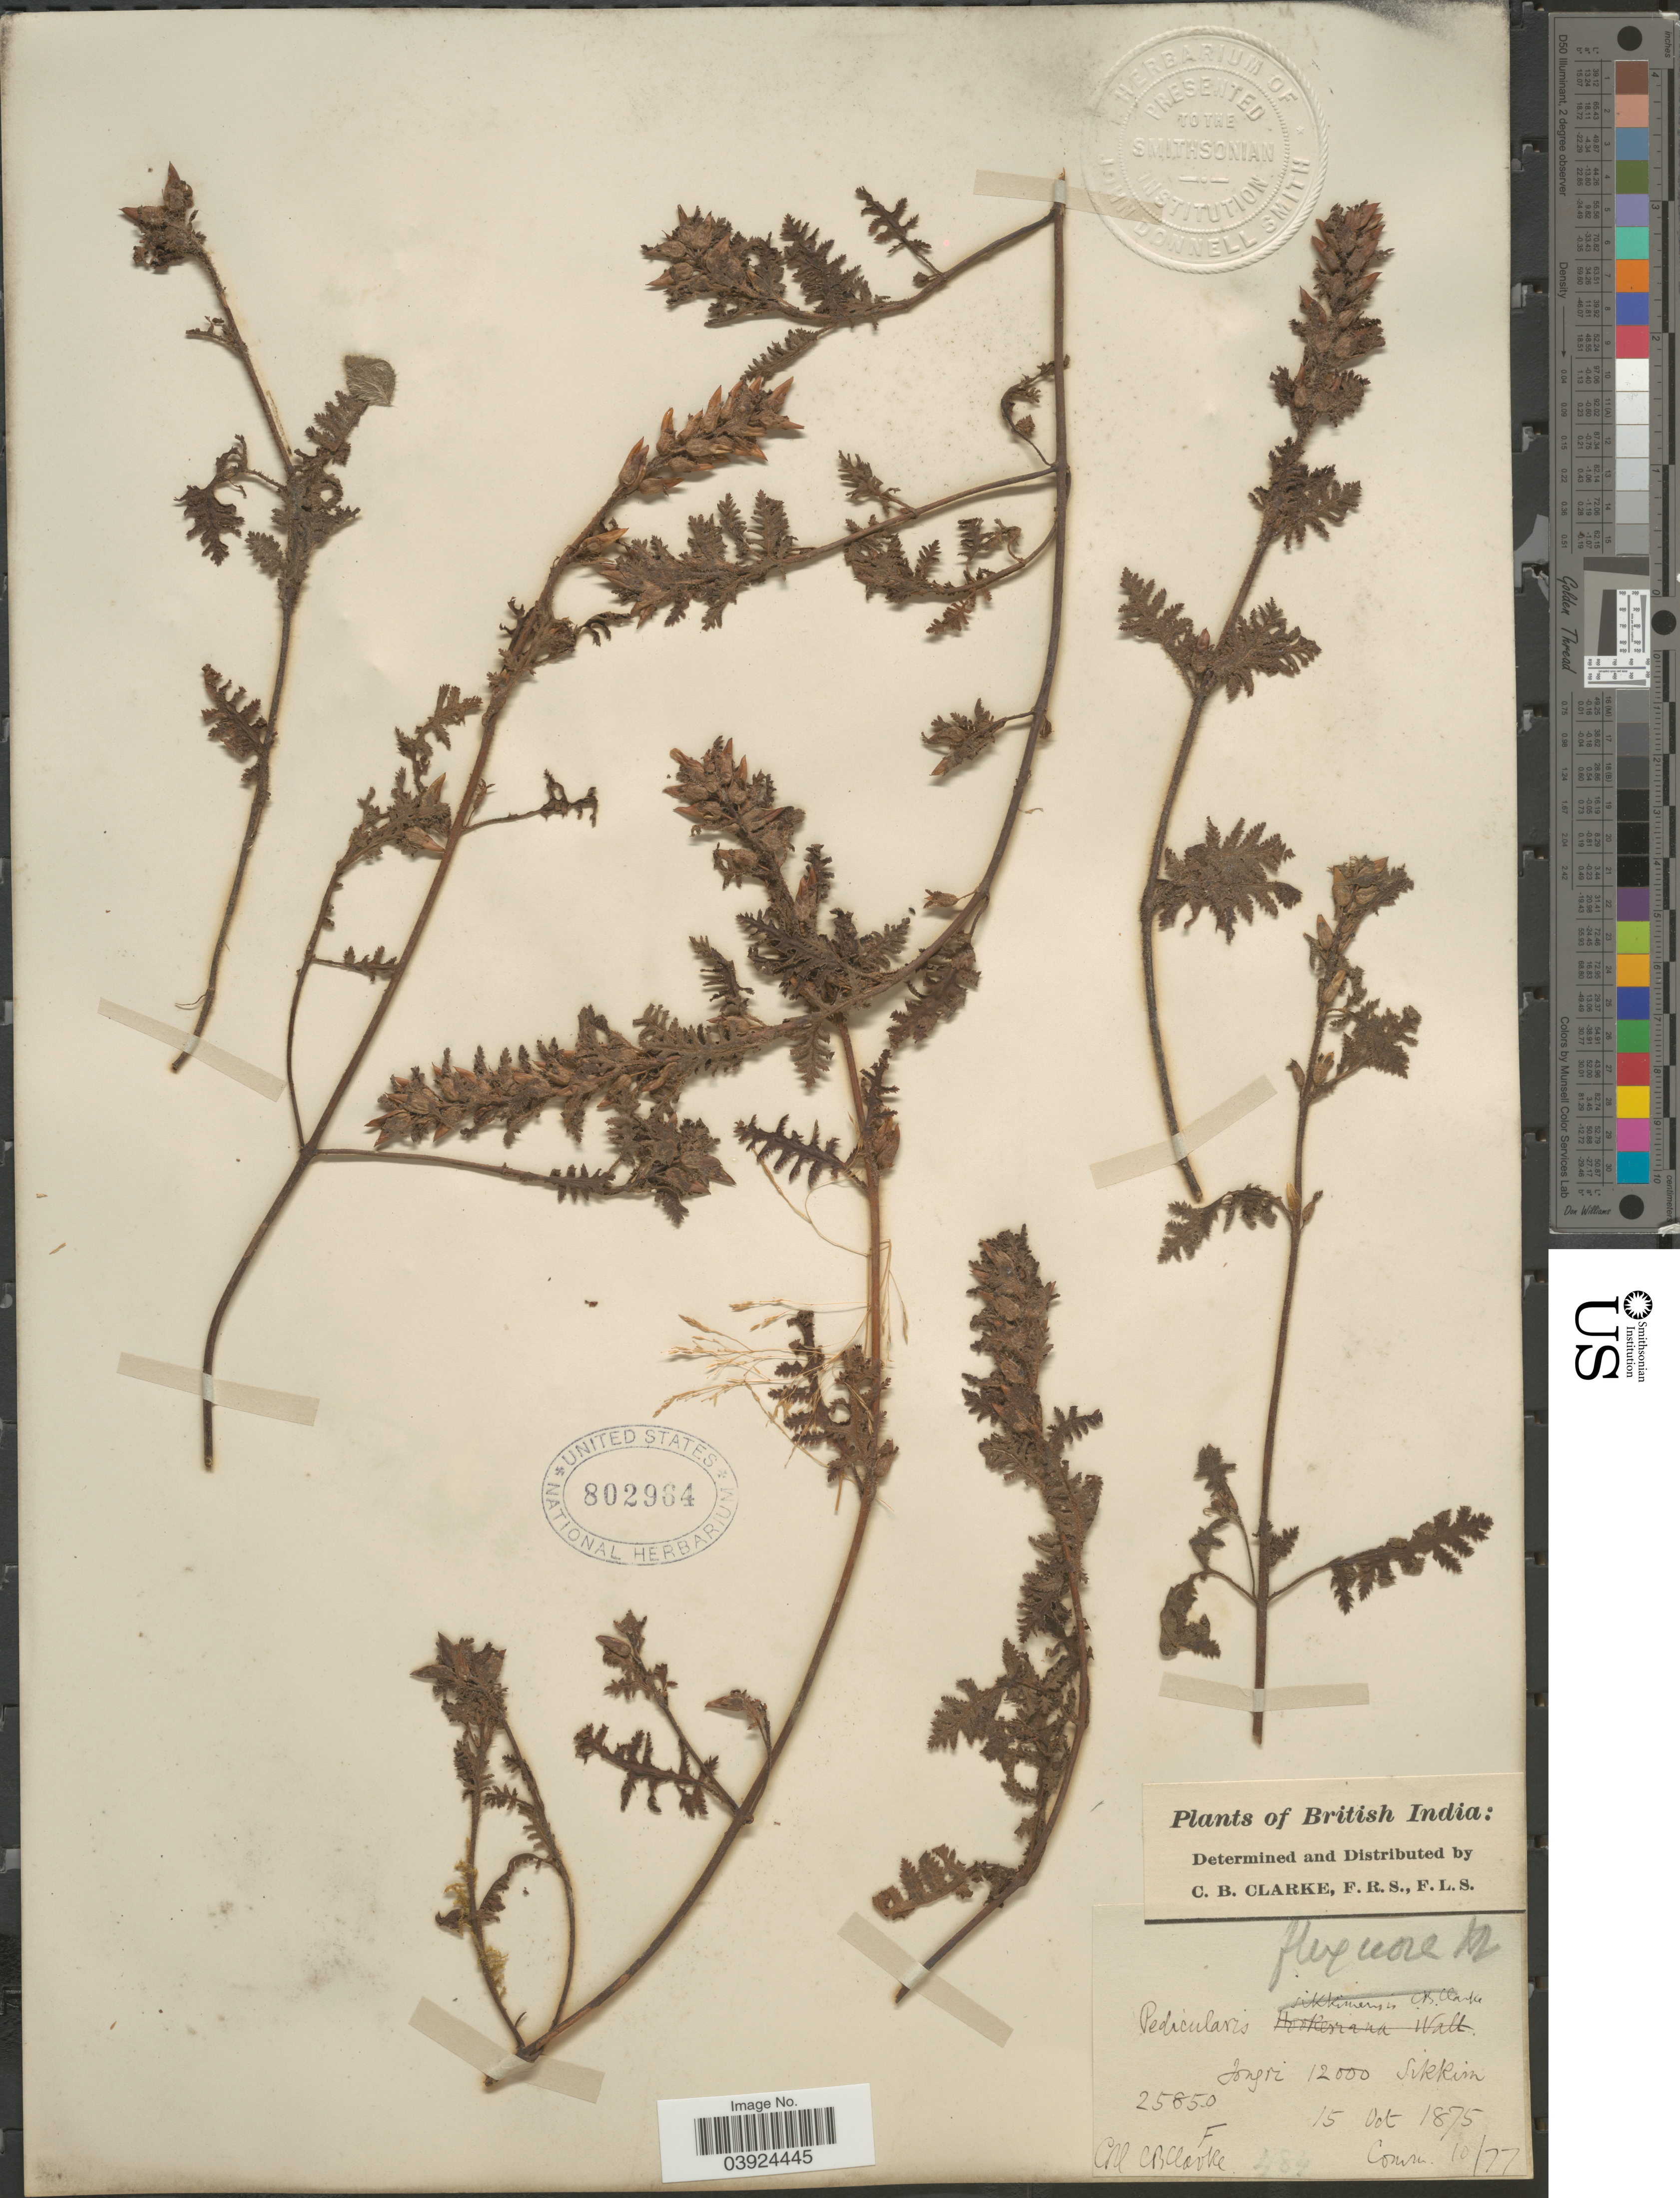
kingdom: Plantae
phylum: Tracheophyta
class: Magnoliopsida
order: Lamiales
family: Orobanchaceae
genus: Pedicularis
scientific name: Pedicularis flexuosa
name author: Hook. f.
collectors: C. B. Clarke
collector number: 25850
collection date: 1875-10-15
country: India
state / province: Sikkim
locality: British India. Jongri.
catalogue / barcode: US 802964